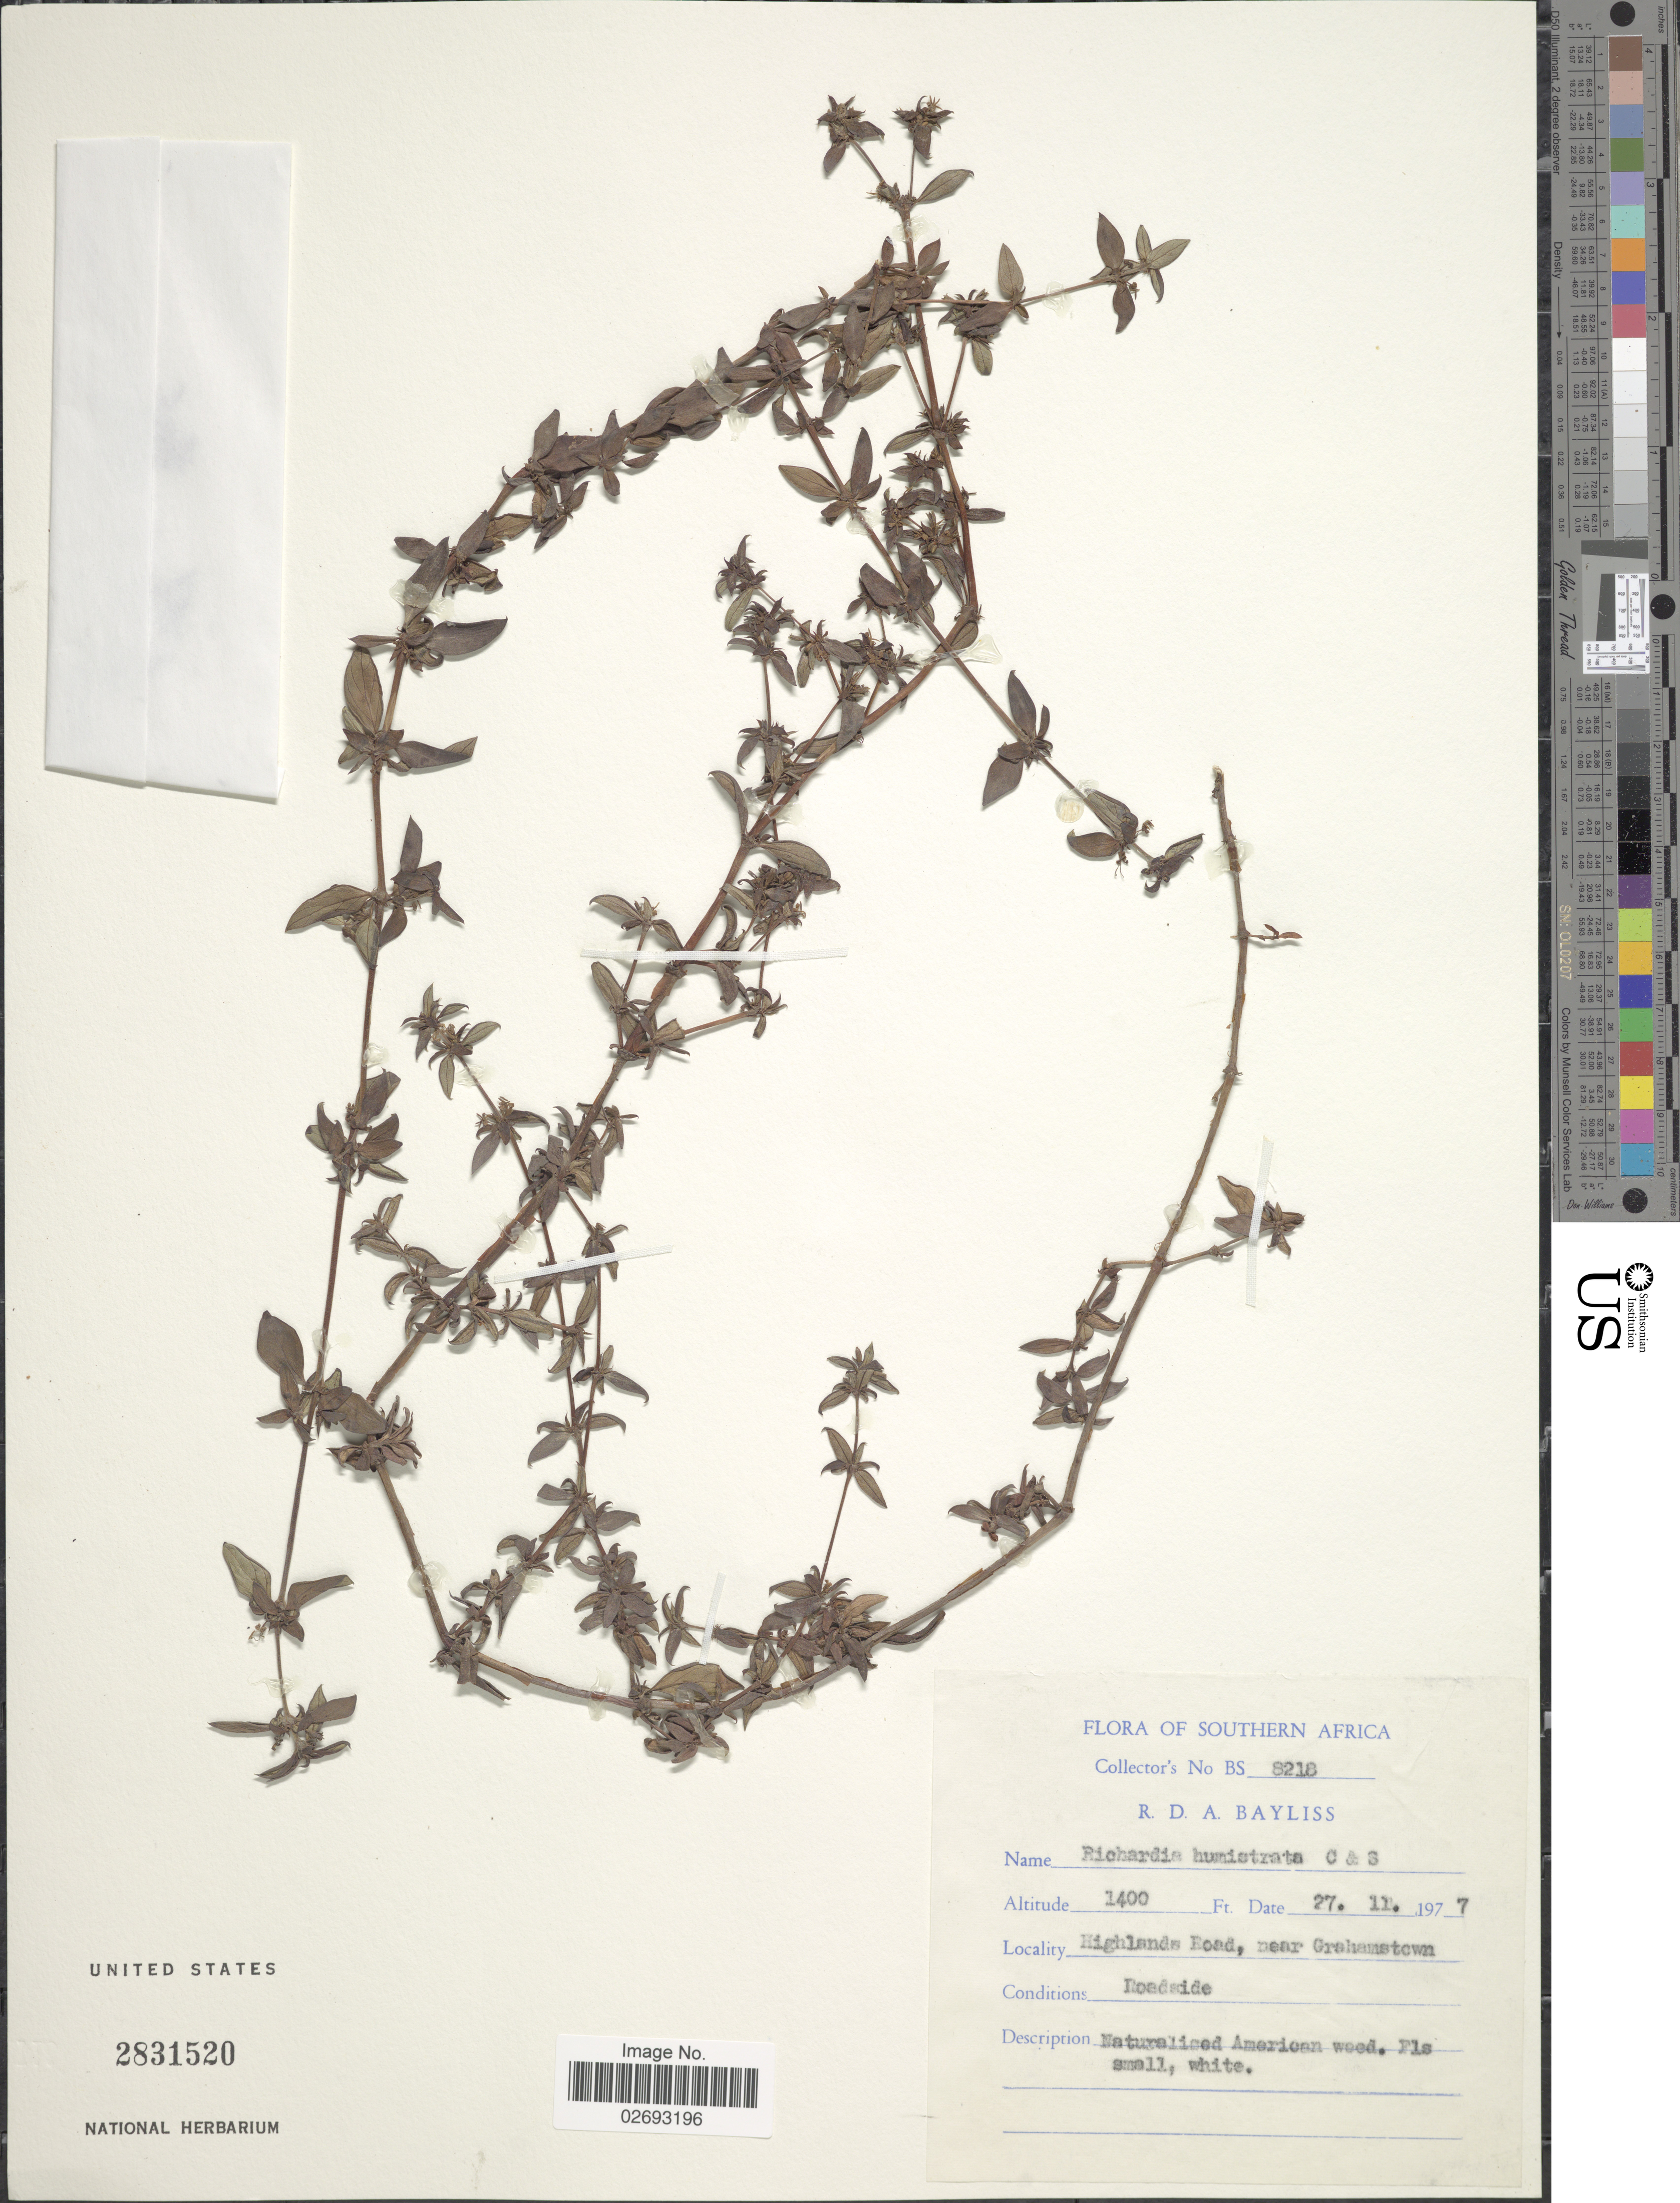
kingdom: Plantae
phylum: Tracheophyta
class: Magnoliopsida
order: Gentianales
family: Rubiaceae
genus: Richardia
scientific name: Richardia humistrata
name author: (Cham. & Schltdl.) Steud.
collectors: R. Bayliss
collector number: BS8218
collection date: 1977-11-27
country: South Africa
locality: Southern Africa. Highlands Road, near Grahamstown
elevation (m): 427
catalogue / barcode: US 2831520